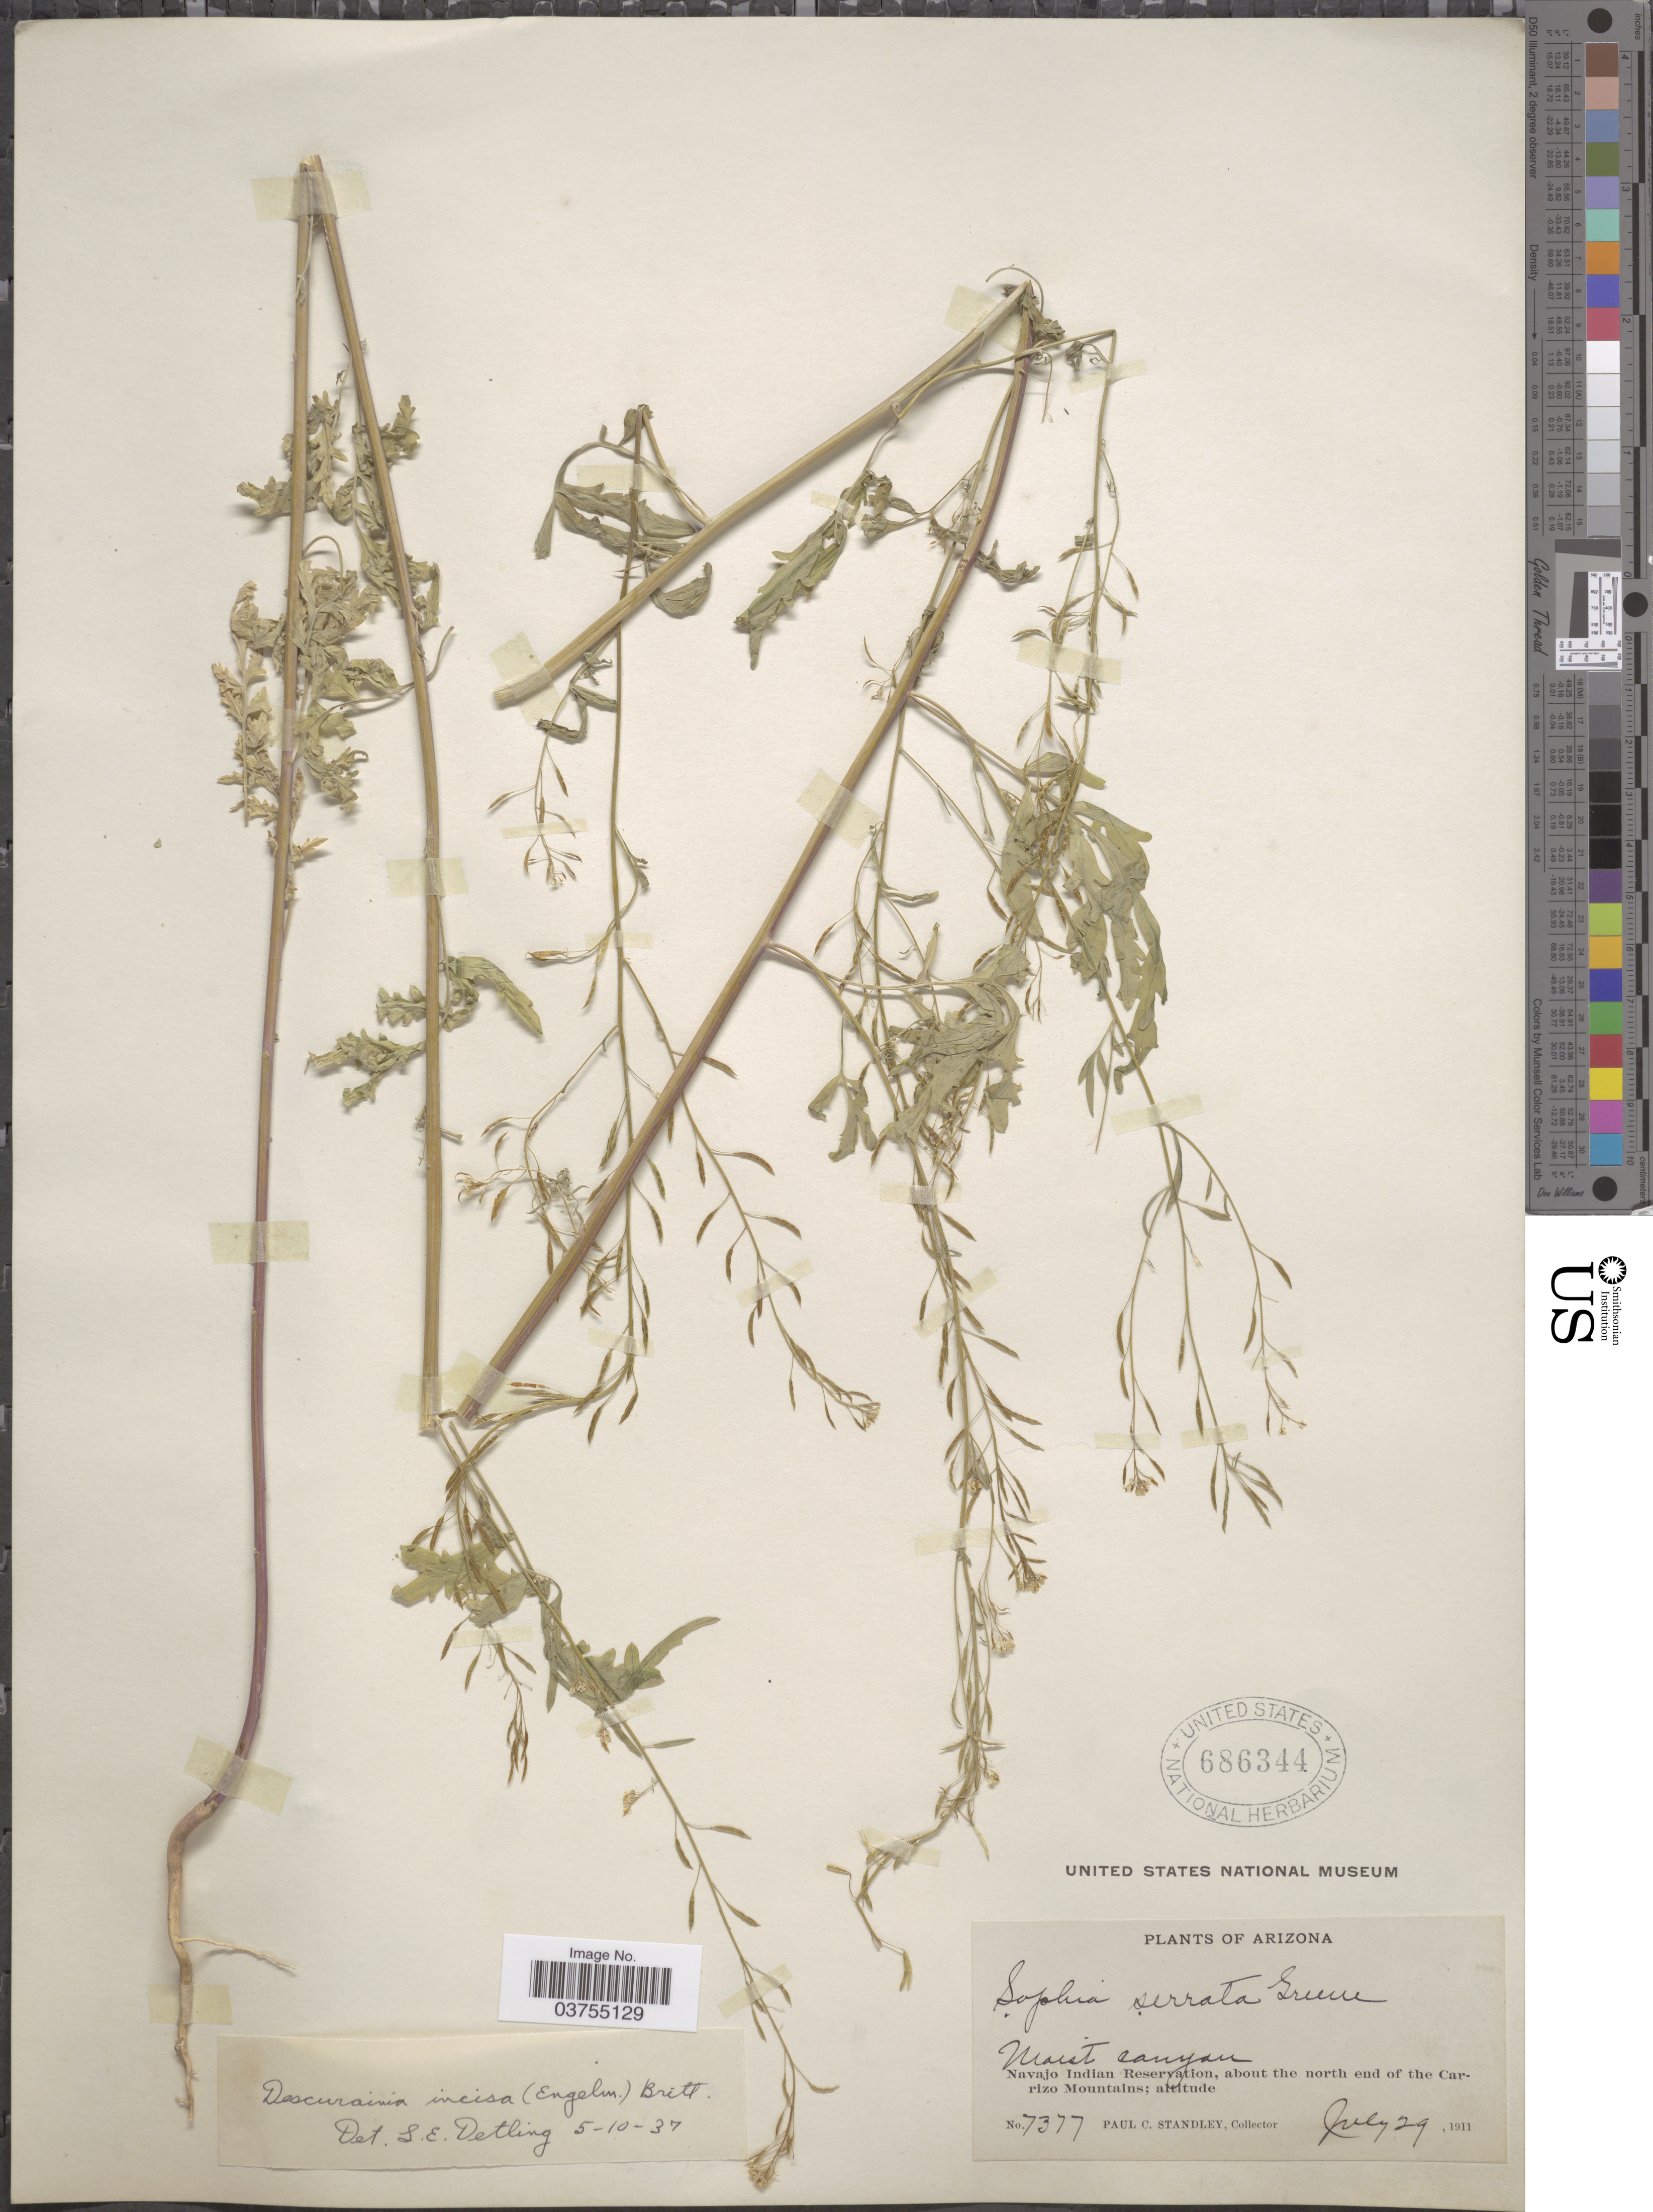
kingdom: Plantae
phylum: Tracheophyta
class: Magnoliopsida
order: Brassicales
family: Brassicaceae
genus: Descurainia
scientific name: Descurainia richardsonii subsp. incisa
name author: (Engelm. ex A. Gray) Detling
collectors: P. C. Standley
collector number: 7377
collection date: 1911-07-29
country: United States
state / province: Arizona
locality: Navajo Indian Reservation, about the north end of the Carrizo Mountains.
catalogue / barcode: US 686344